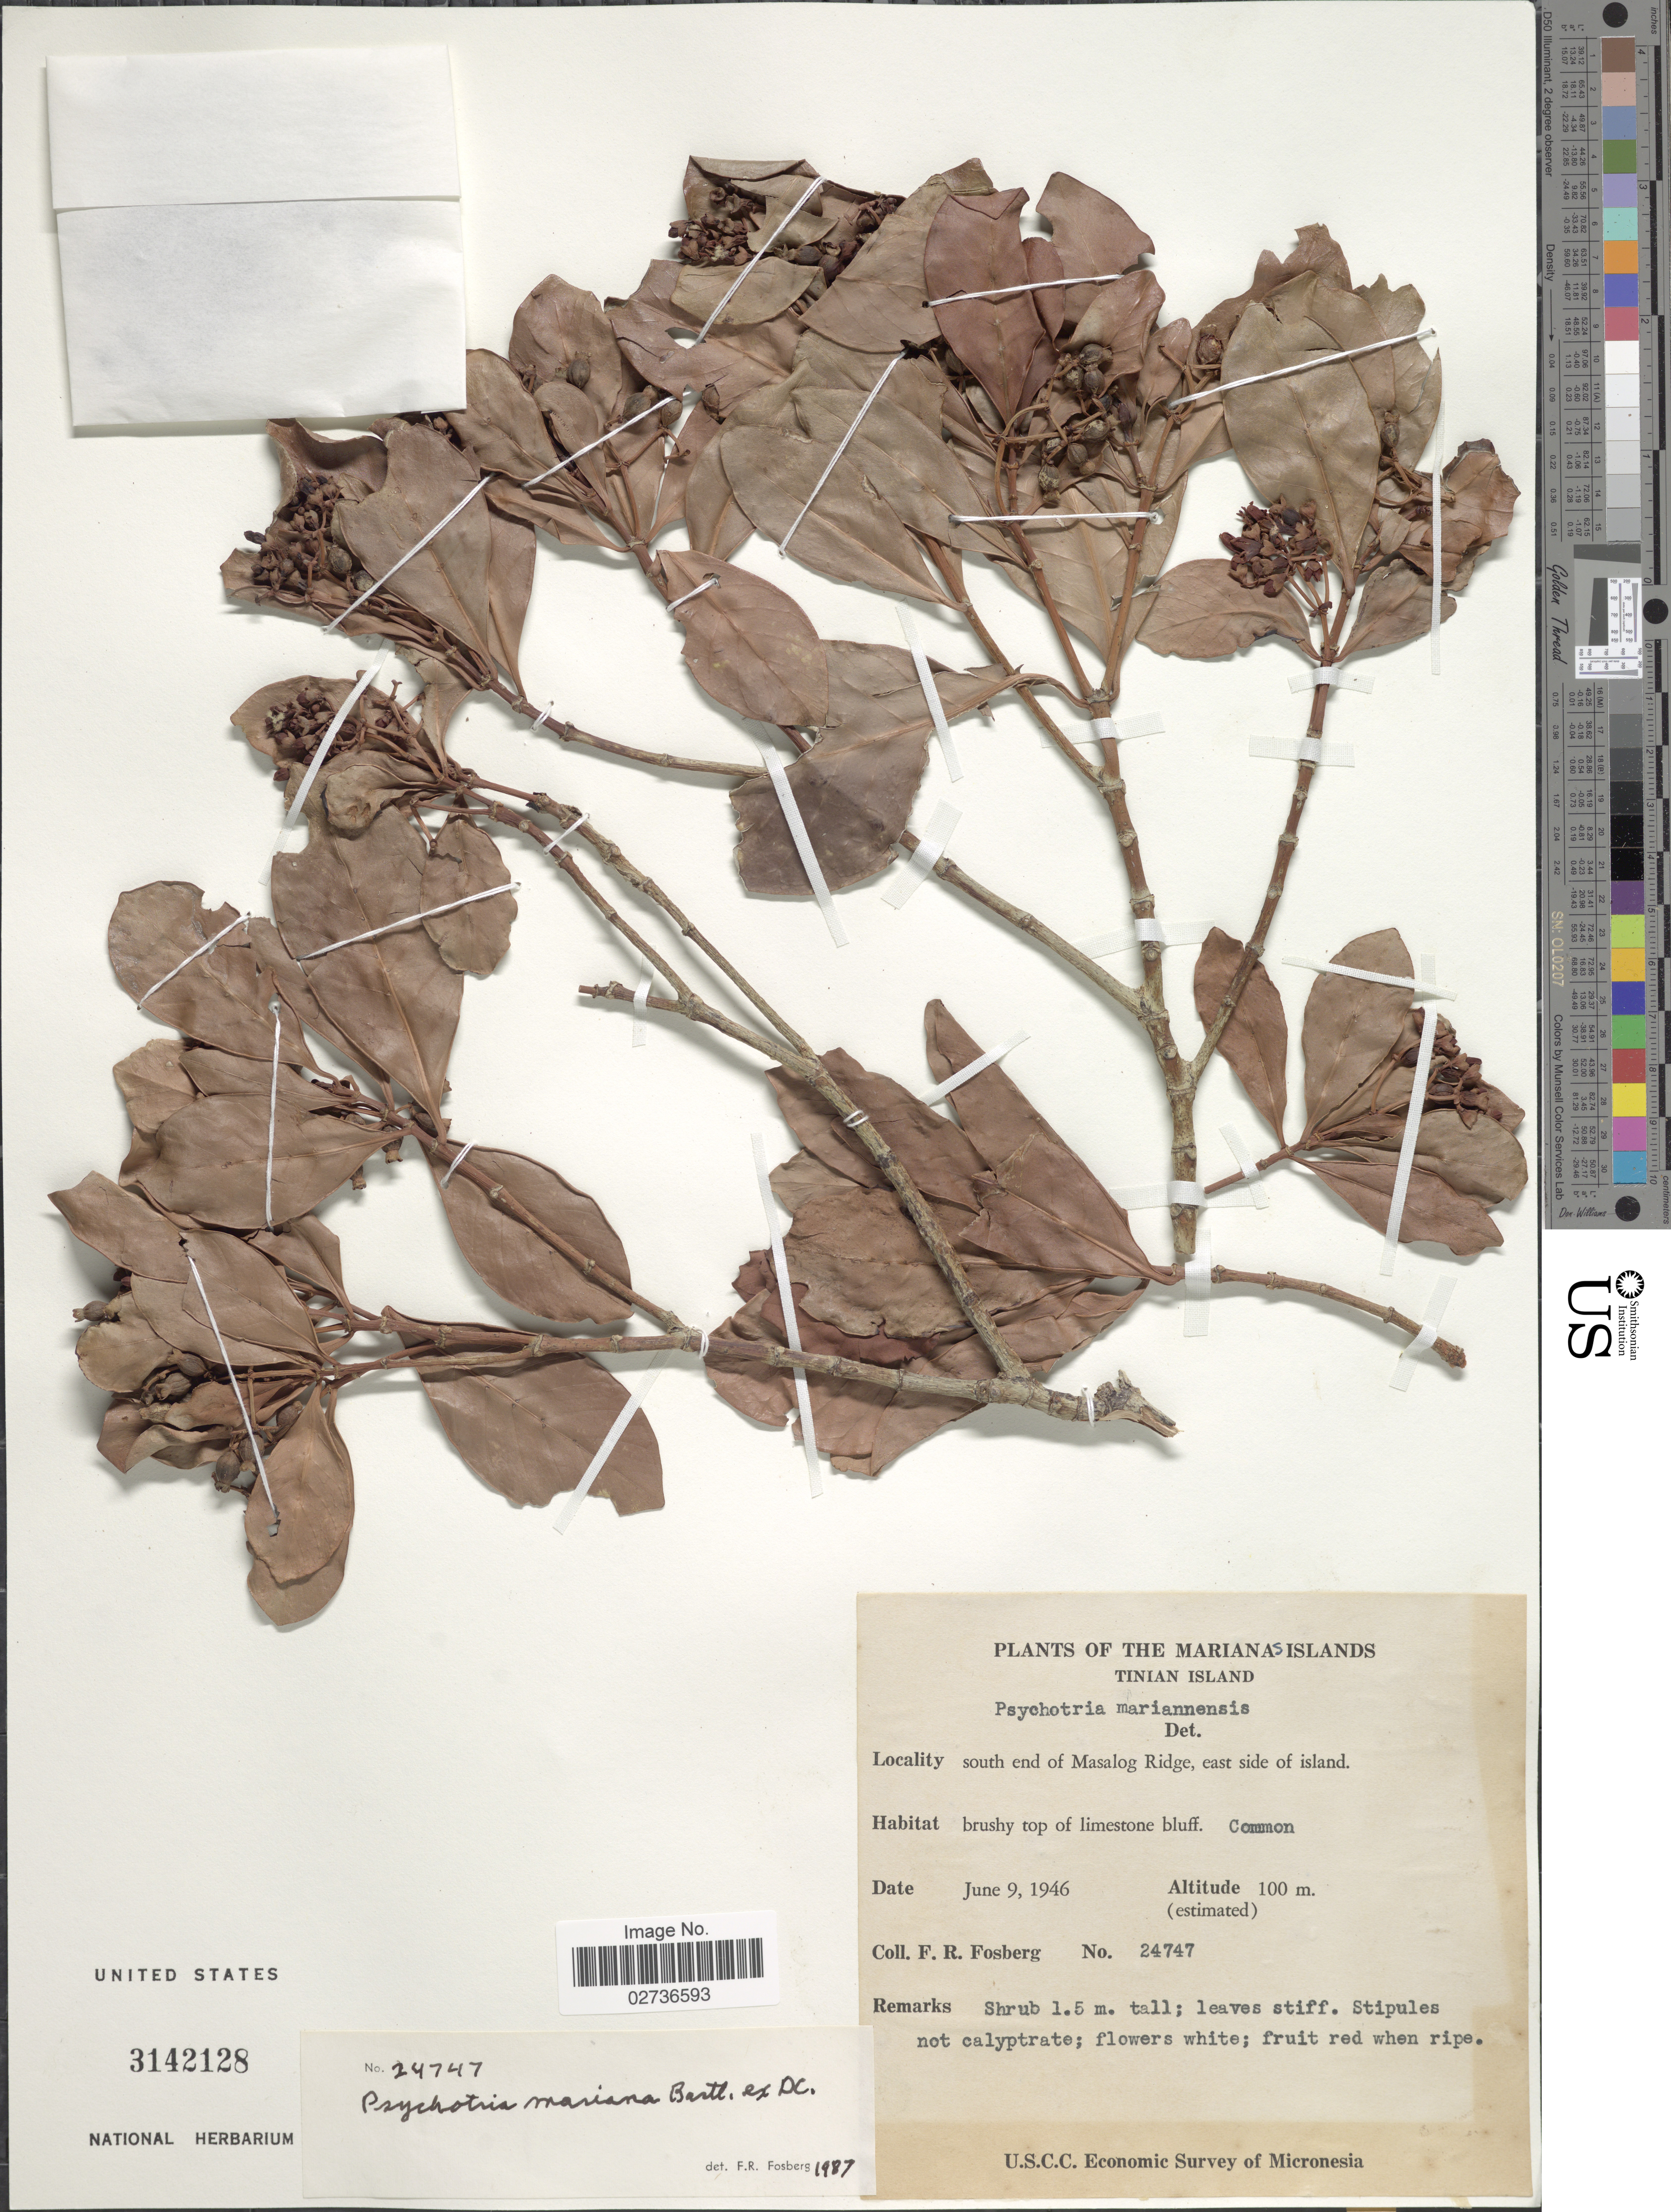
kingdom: Plantae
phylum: Tracheophyta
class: Magnoliopsida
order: Gentianales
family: Rubiaceae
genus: Psychotria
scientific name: Psychotria mariana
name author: Bartl. ex DC.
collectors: F. R. Fosberg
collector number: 24747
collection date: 1946-06-09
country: Northern Mariana Islands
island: Tinian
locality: Tinian Island, south end of Masalog Ridge, east side of Island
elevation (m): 100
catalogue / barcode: US 3142128